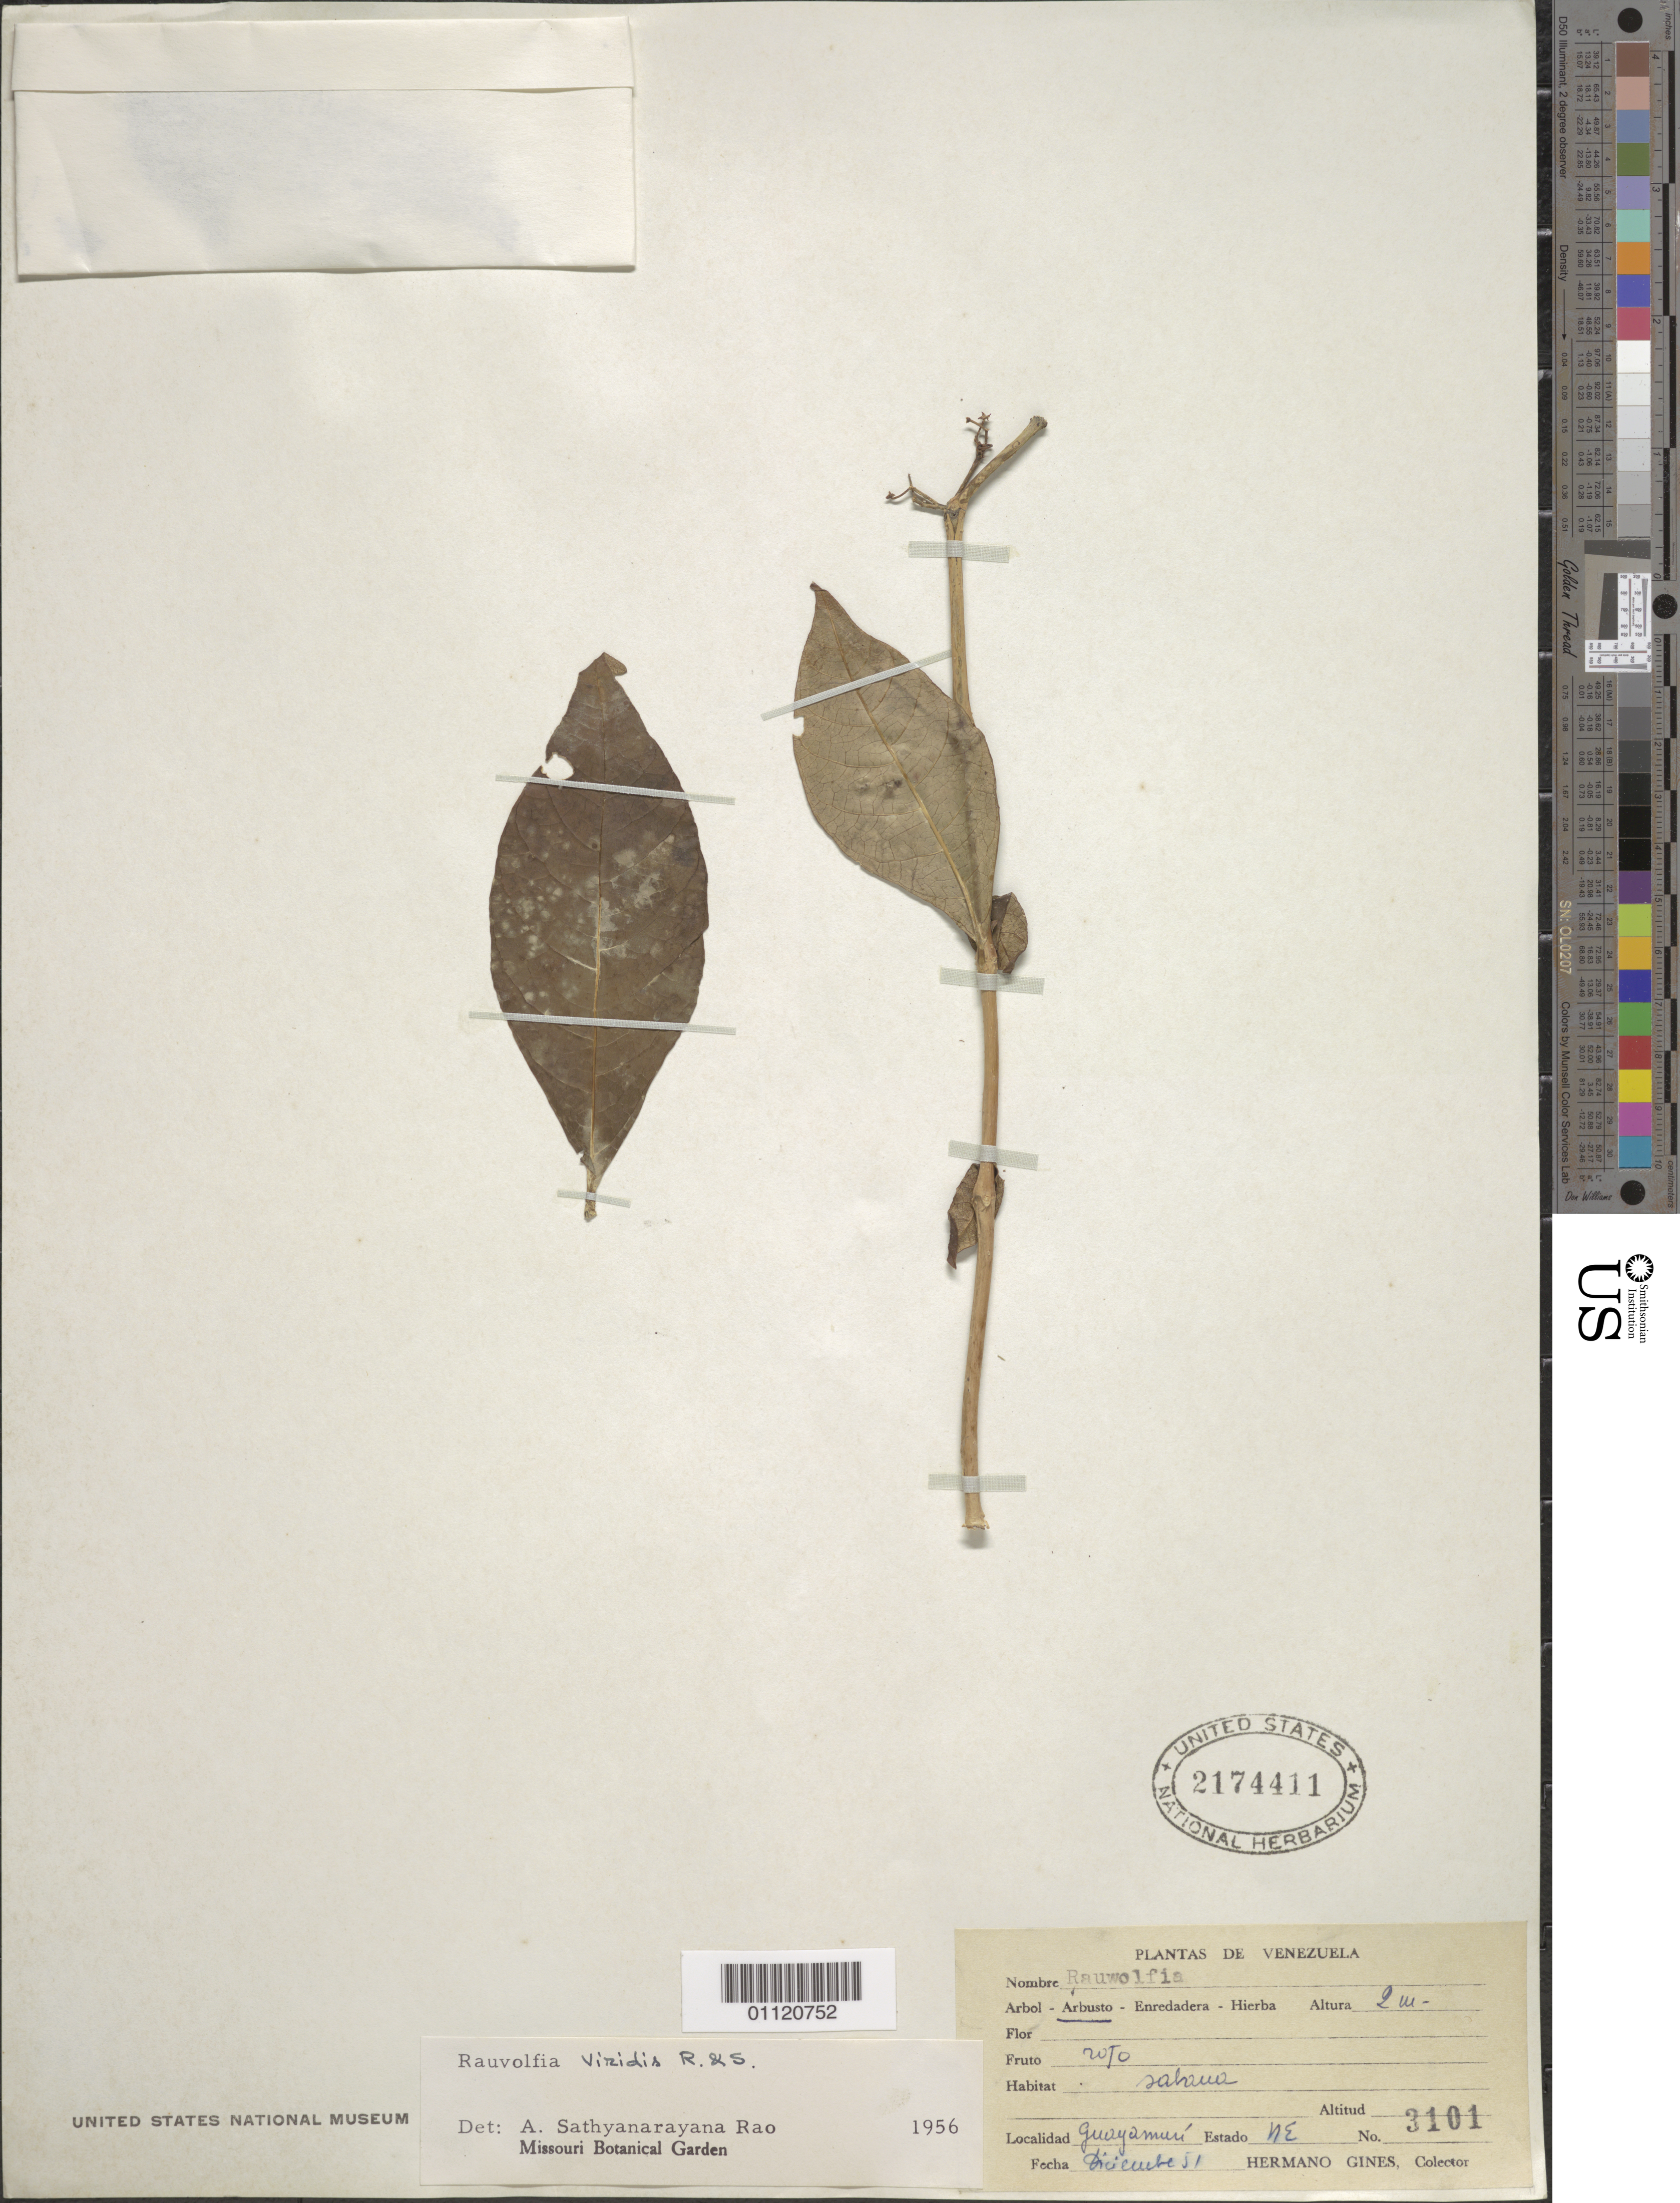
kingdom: Plantae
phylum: Tracheophyta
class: Magnoliopsida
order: Gentianales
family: Apocynaceae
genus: Rauvolfia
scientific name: Rauvolfia viridis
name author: Willd. ex Roem. & Schult.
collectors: Bro. Gines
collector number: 3101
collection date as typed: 01 Dec 1951 to 31 Dec 1951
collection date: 1951-12-01/1951-12-31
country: Venezuela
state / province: Nueva Esparta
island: Margarita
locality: Guayamuri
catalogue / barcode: US 2174411